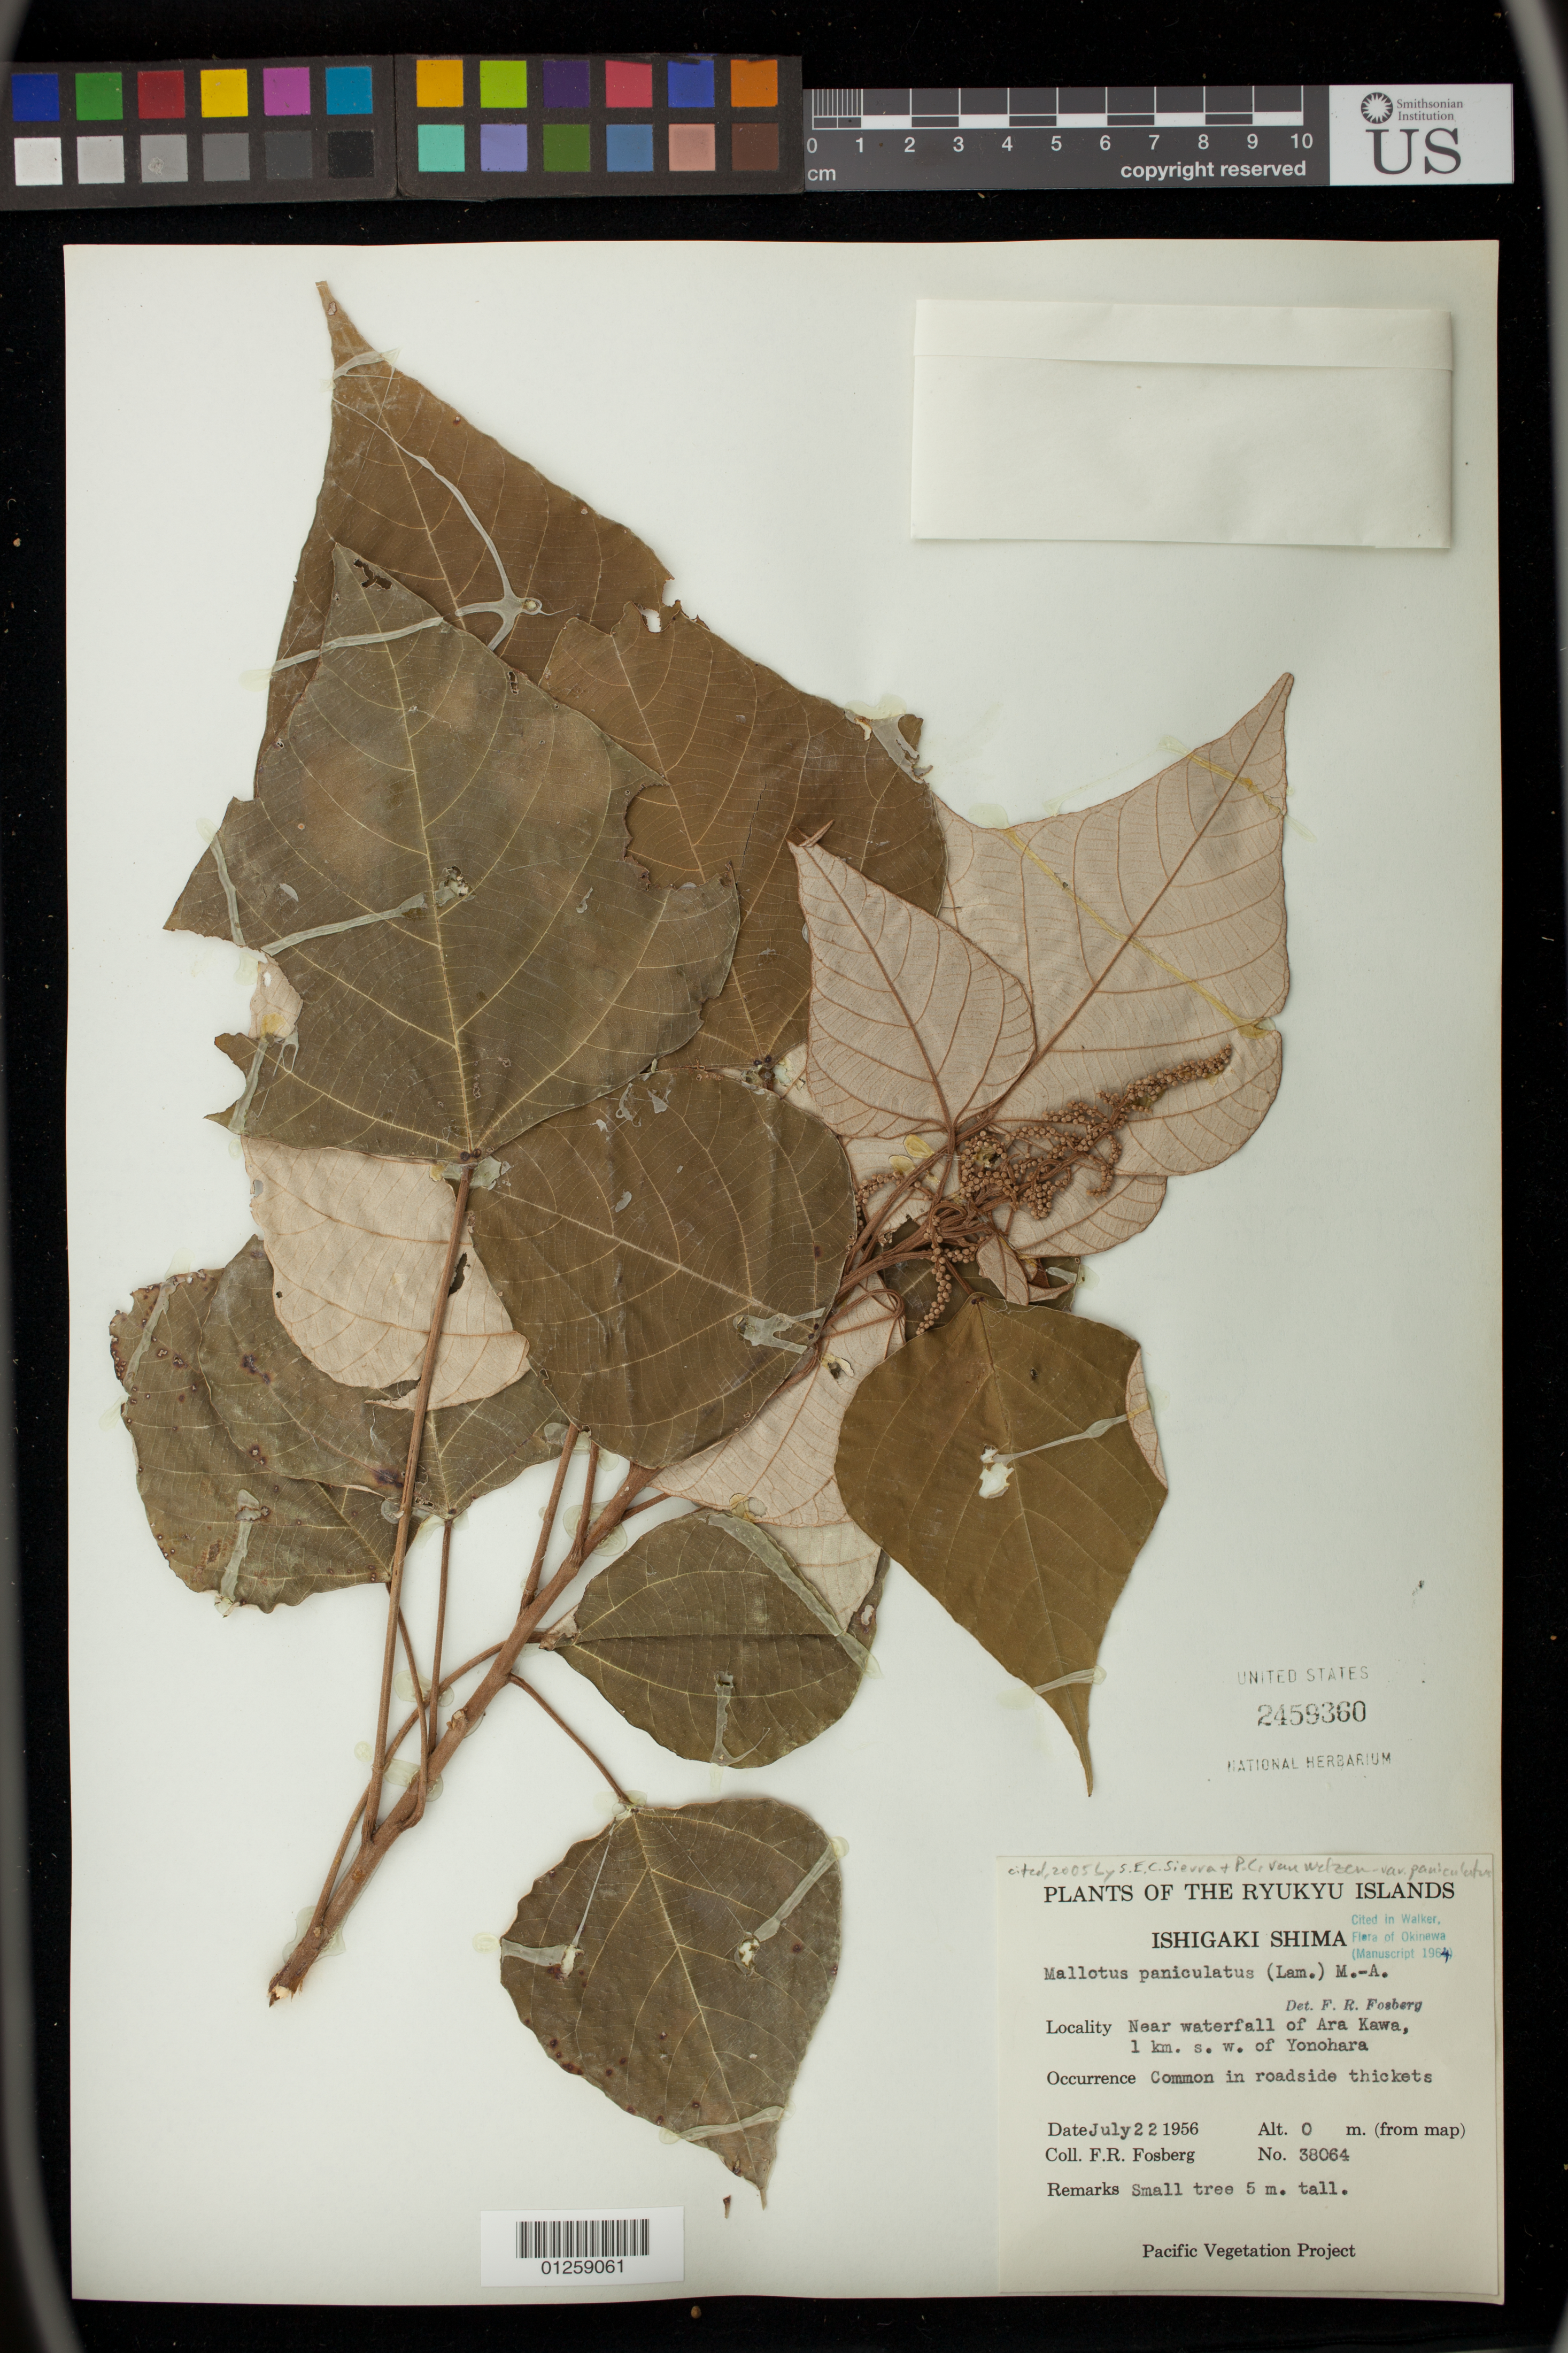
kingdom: Plantae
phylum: Tracheophyta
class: Magnoliopsida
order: Malpighiales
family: Euphorbiaceae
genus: Mallotus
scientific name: Mallotus paniculatus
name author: (Lam.) Müll. Arg.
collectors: F. R. Fosberg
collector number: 38064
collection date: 1956-07-22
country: Japan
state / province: Okinawa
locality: Ishigaki shima.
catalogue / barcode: US 2459360